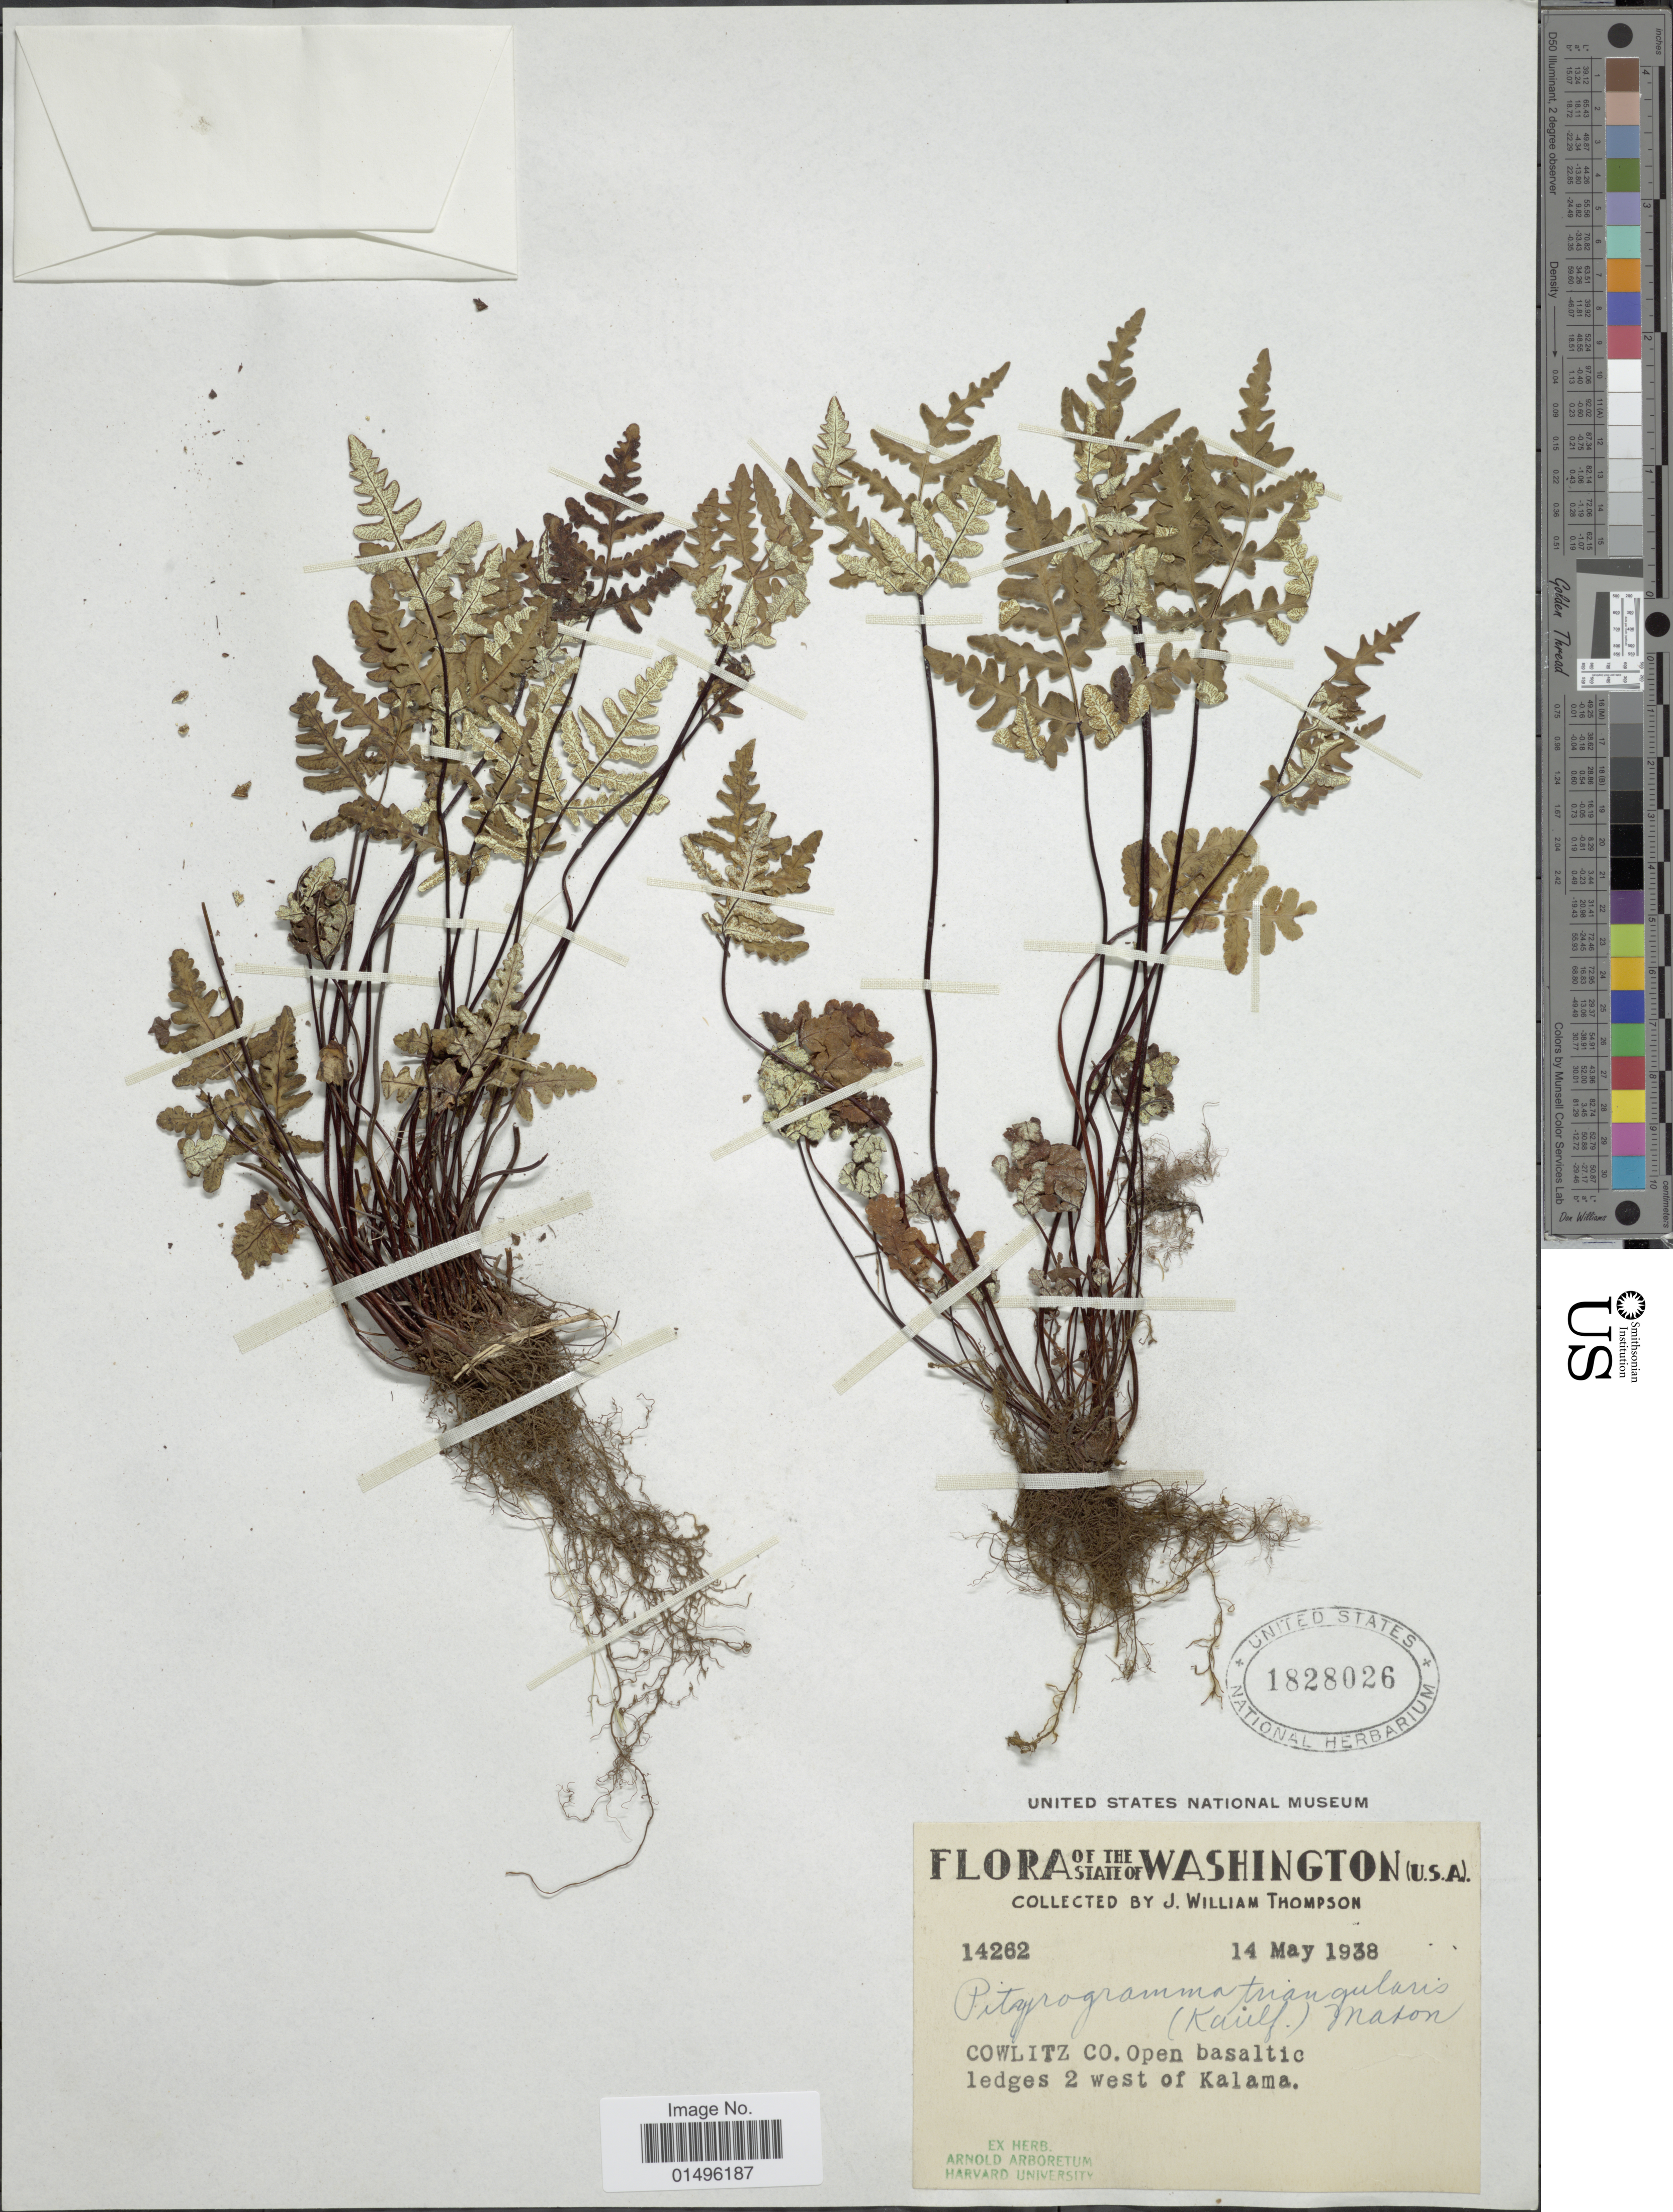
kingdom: Plantae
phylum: Tracheophyta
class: Polypodiopsida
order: Polypodiales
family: Pteridaceae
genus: Pentagramma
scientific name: Pentagramma triangularis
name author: (Kaulf.) Yatsk. et al.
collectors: J. W. Thompson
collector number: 14262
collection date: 1938-05-14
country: United States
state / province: Washington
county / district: Cowlitz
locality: Washington, Cowlitz Co. Open basaltic ledgegs 2 west of Kalama.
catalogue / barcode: US 1828026